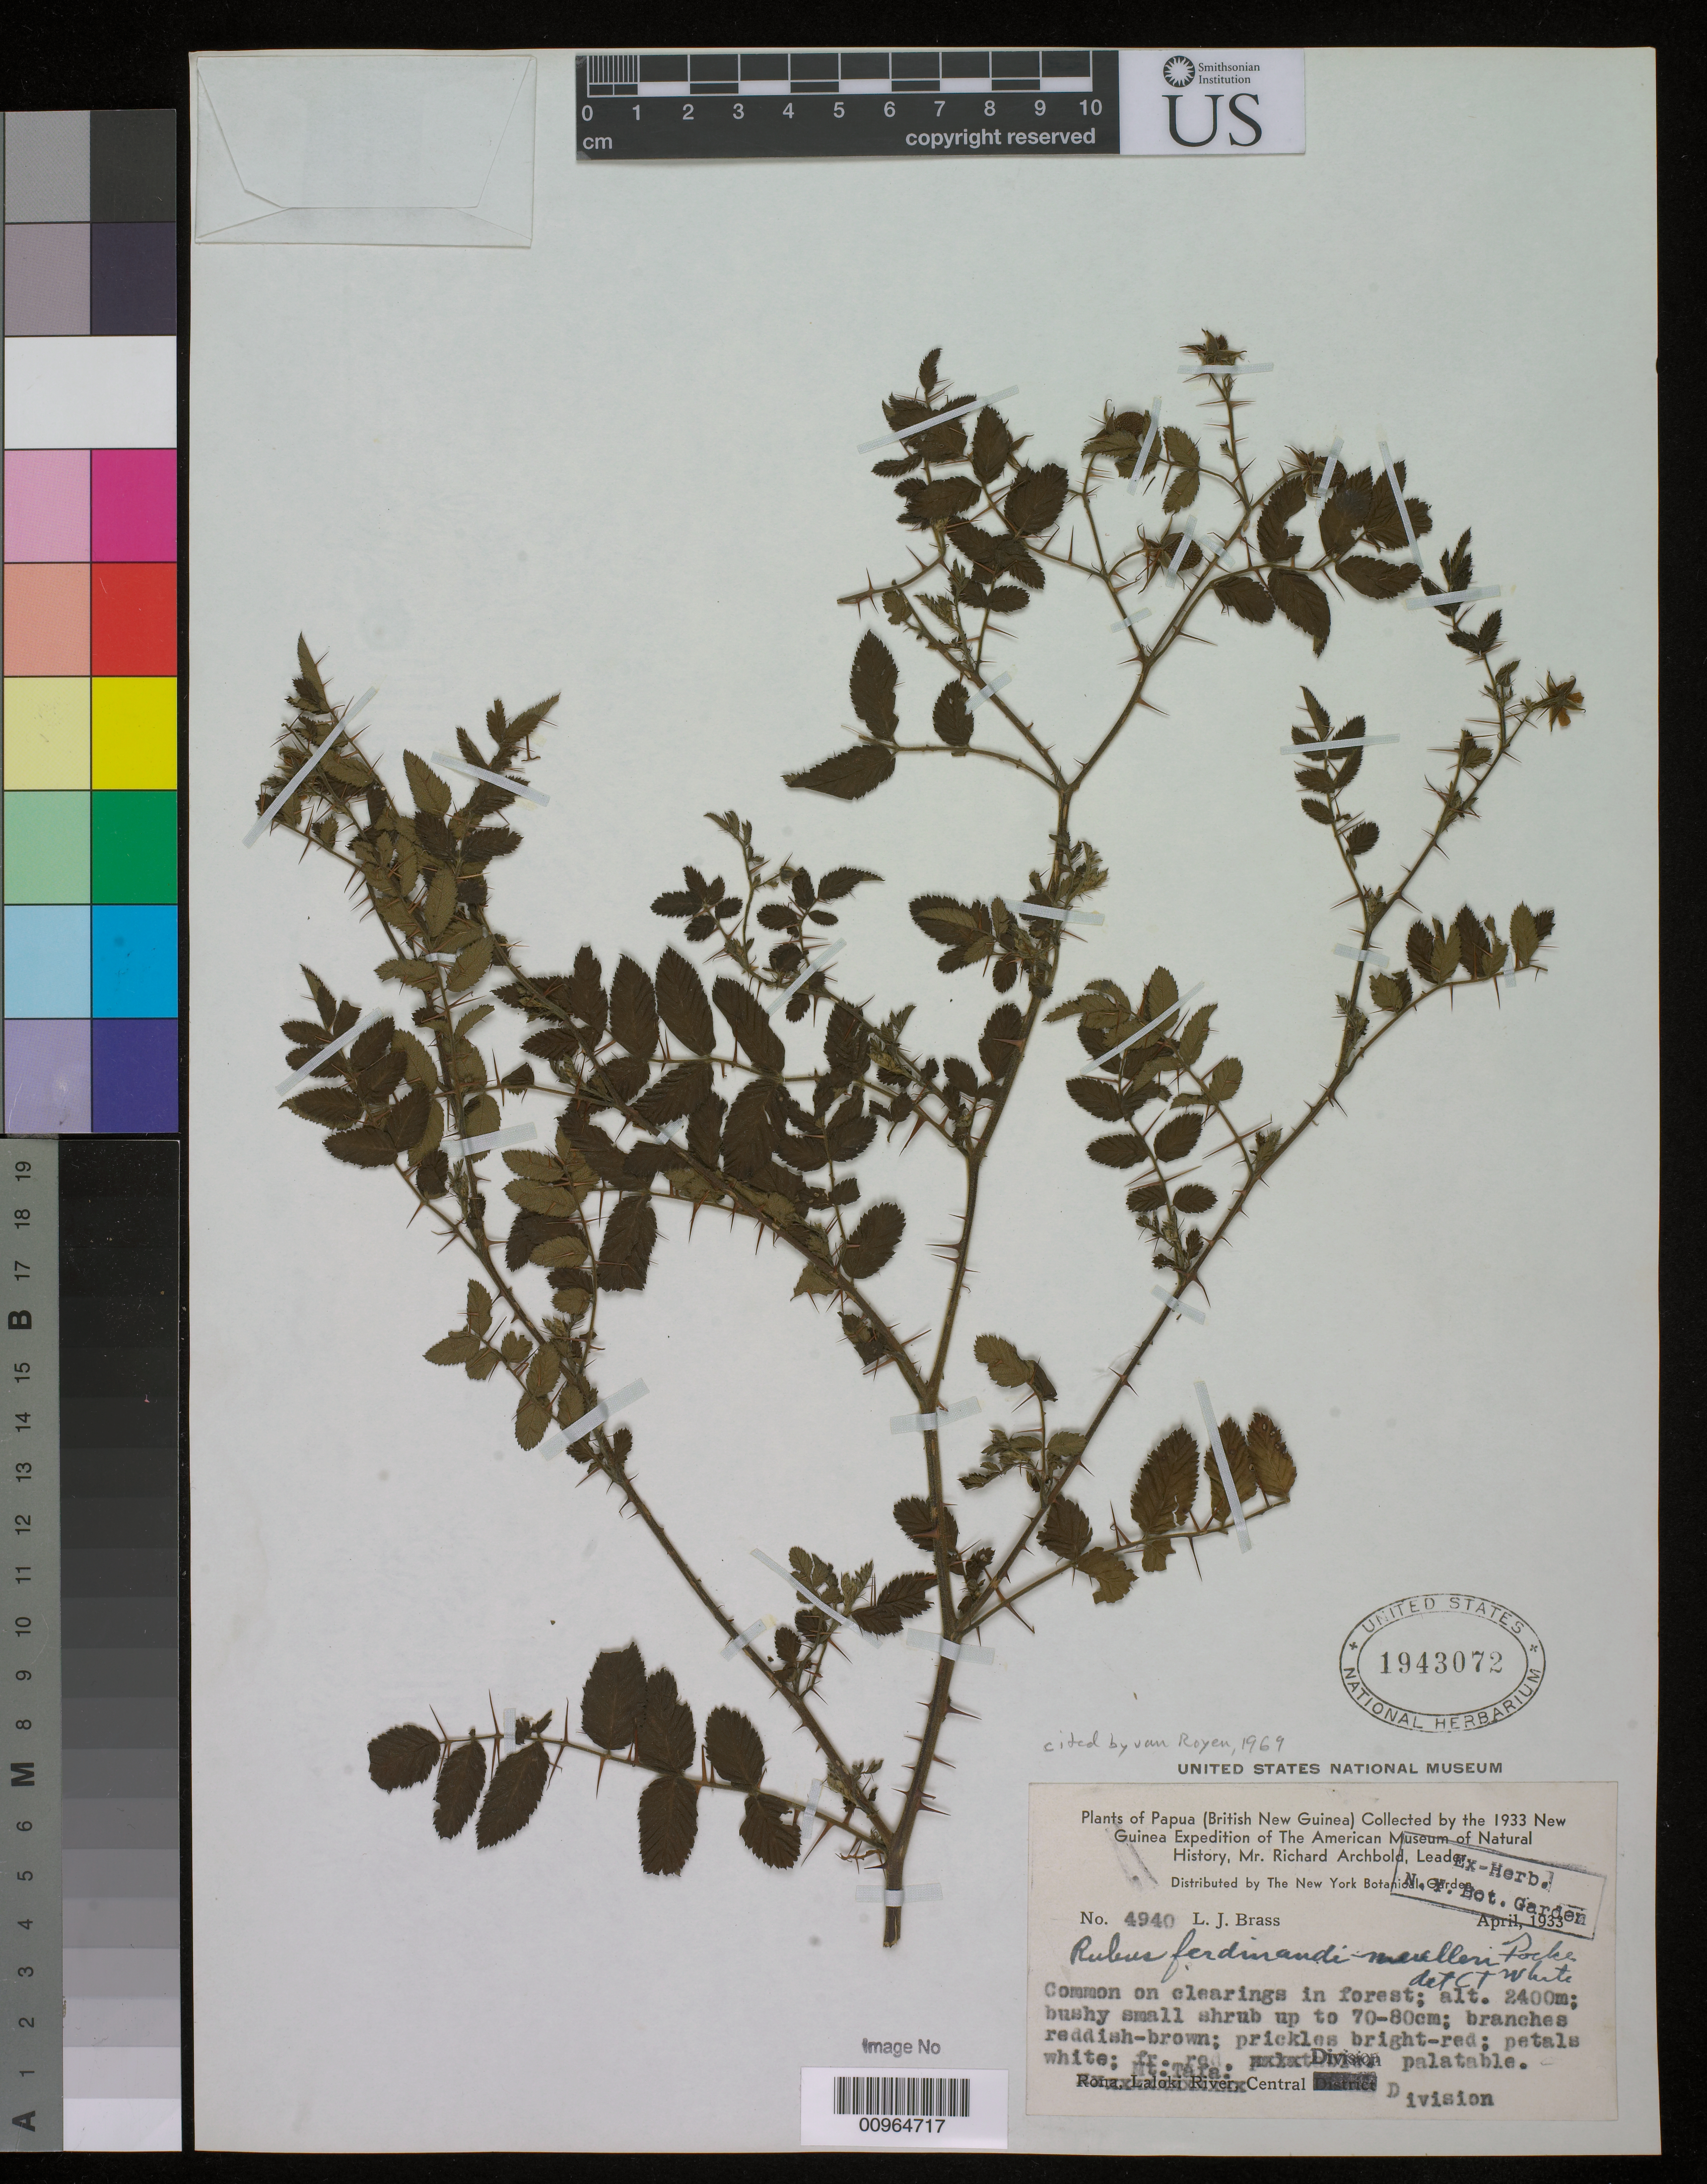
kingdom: Plantae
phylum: Tracheophyta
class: Magnoliopsida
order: Rosales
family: Rosaceae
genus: Rubus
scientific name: Rubus ferdinandi-muelleri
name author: Focke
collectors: L. J. Brass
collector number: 4940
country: Papua New Guinea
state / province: Central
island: New Guinea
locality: Mt. Tafa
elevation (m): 2400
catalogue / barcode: US 1943072